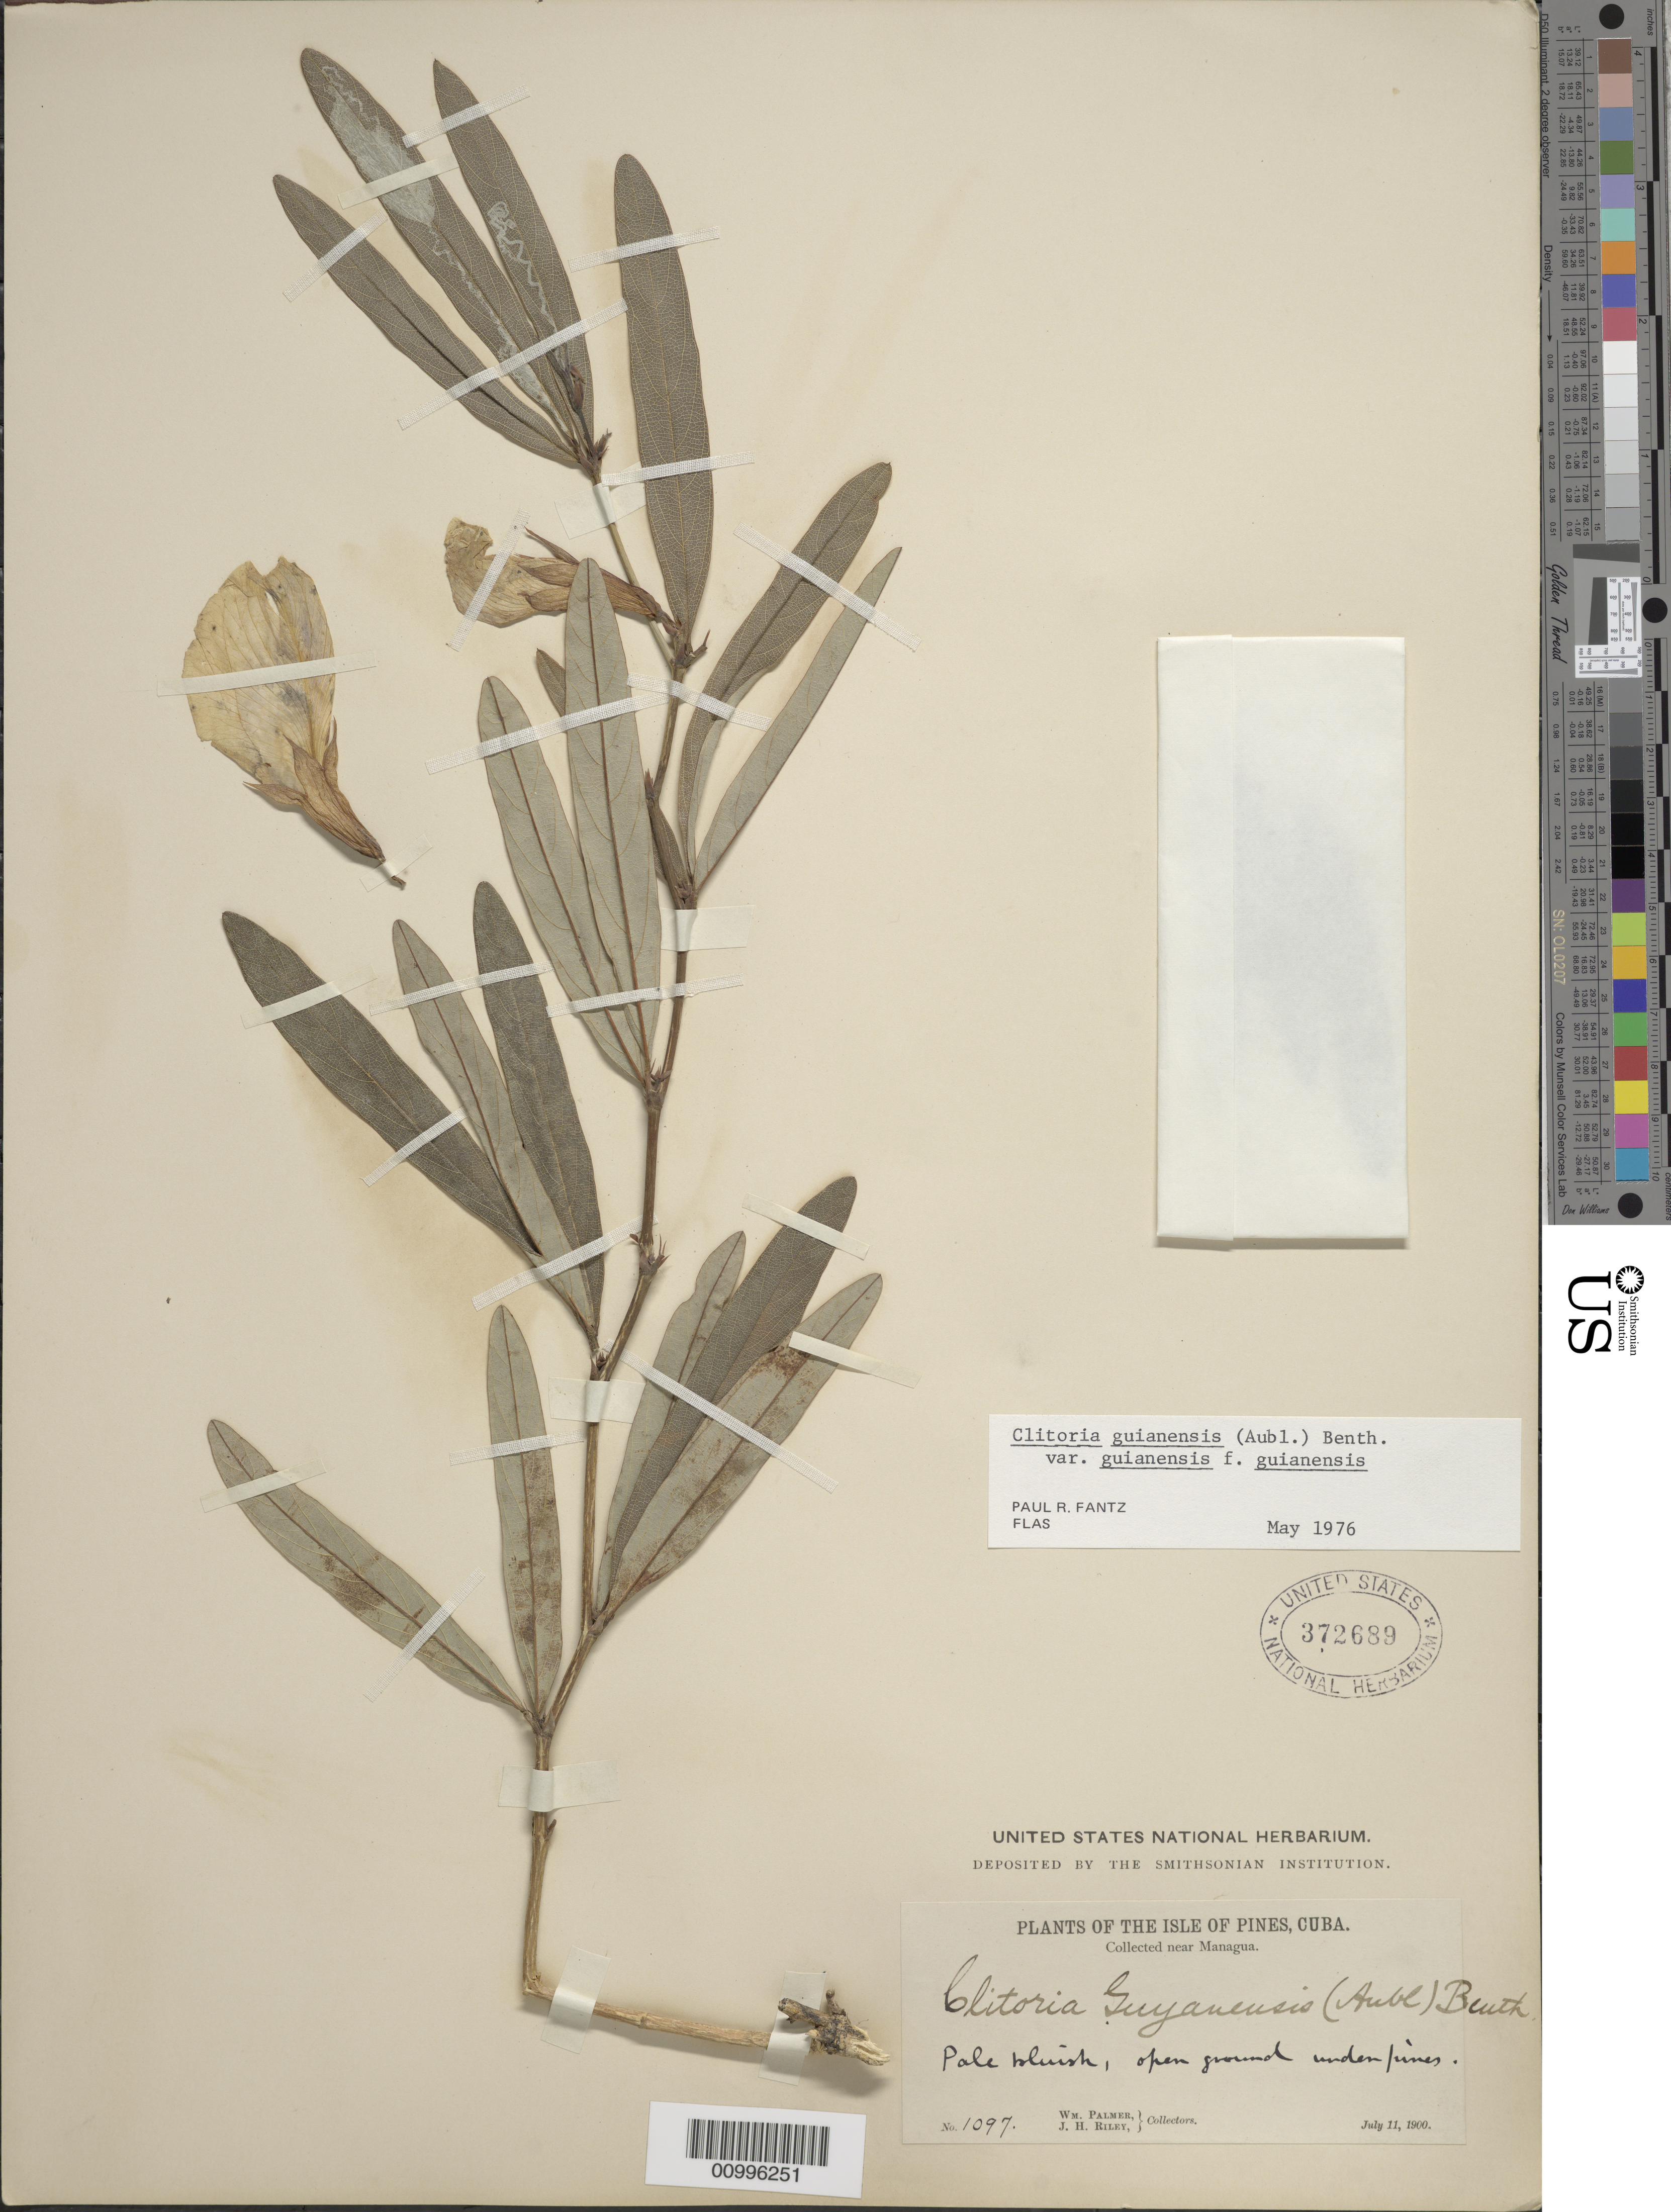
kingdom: Plantae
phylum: Tracheophyta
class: Magnoliopsida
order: Fabales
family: Fabaceae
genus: Clitoria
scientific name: Clitoria guianensis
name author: (Aubl.) Benth.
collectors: W. Palmer & J. H. Riley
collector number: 1097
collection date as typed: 11 Jul 1900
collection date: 1900-07-11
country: Cuba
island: Isla de la Juventud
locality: Isle of Pines, Near Managua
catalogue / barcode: US 372689